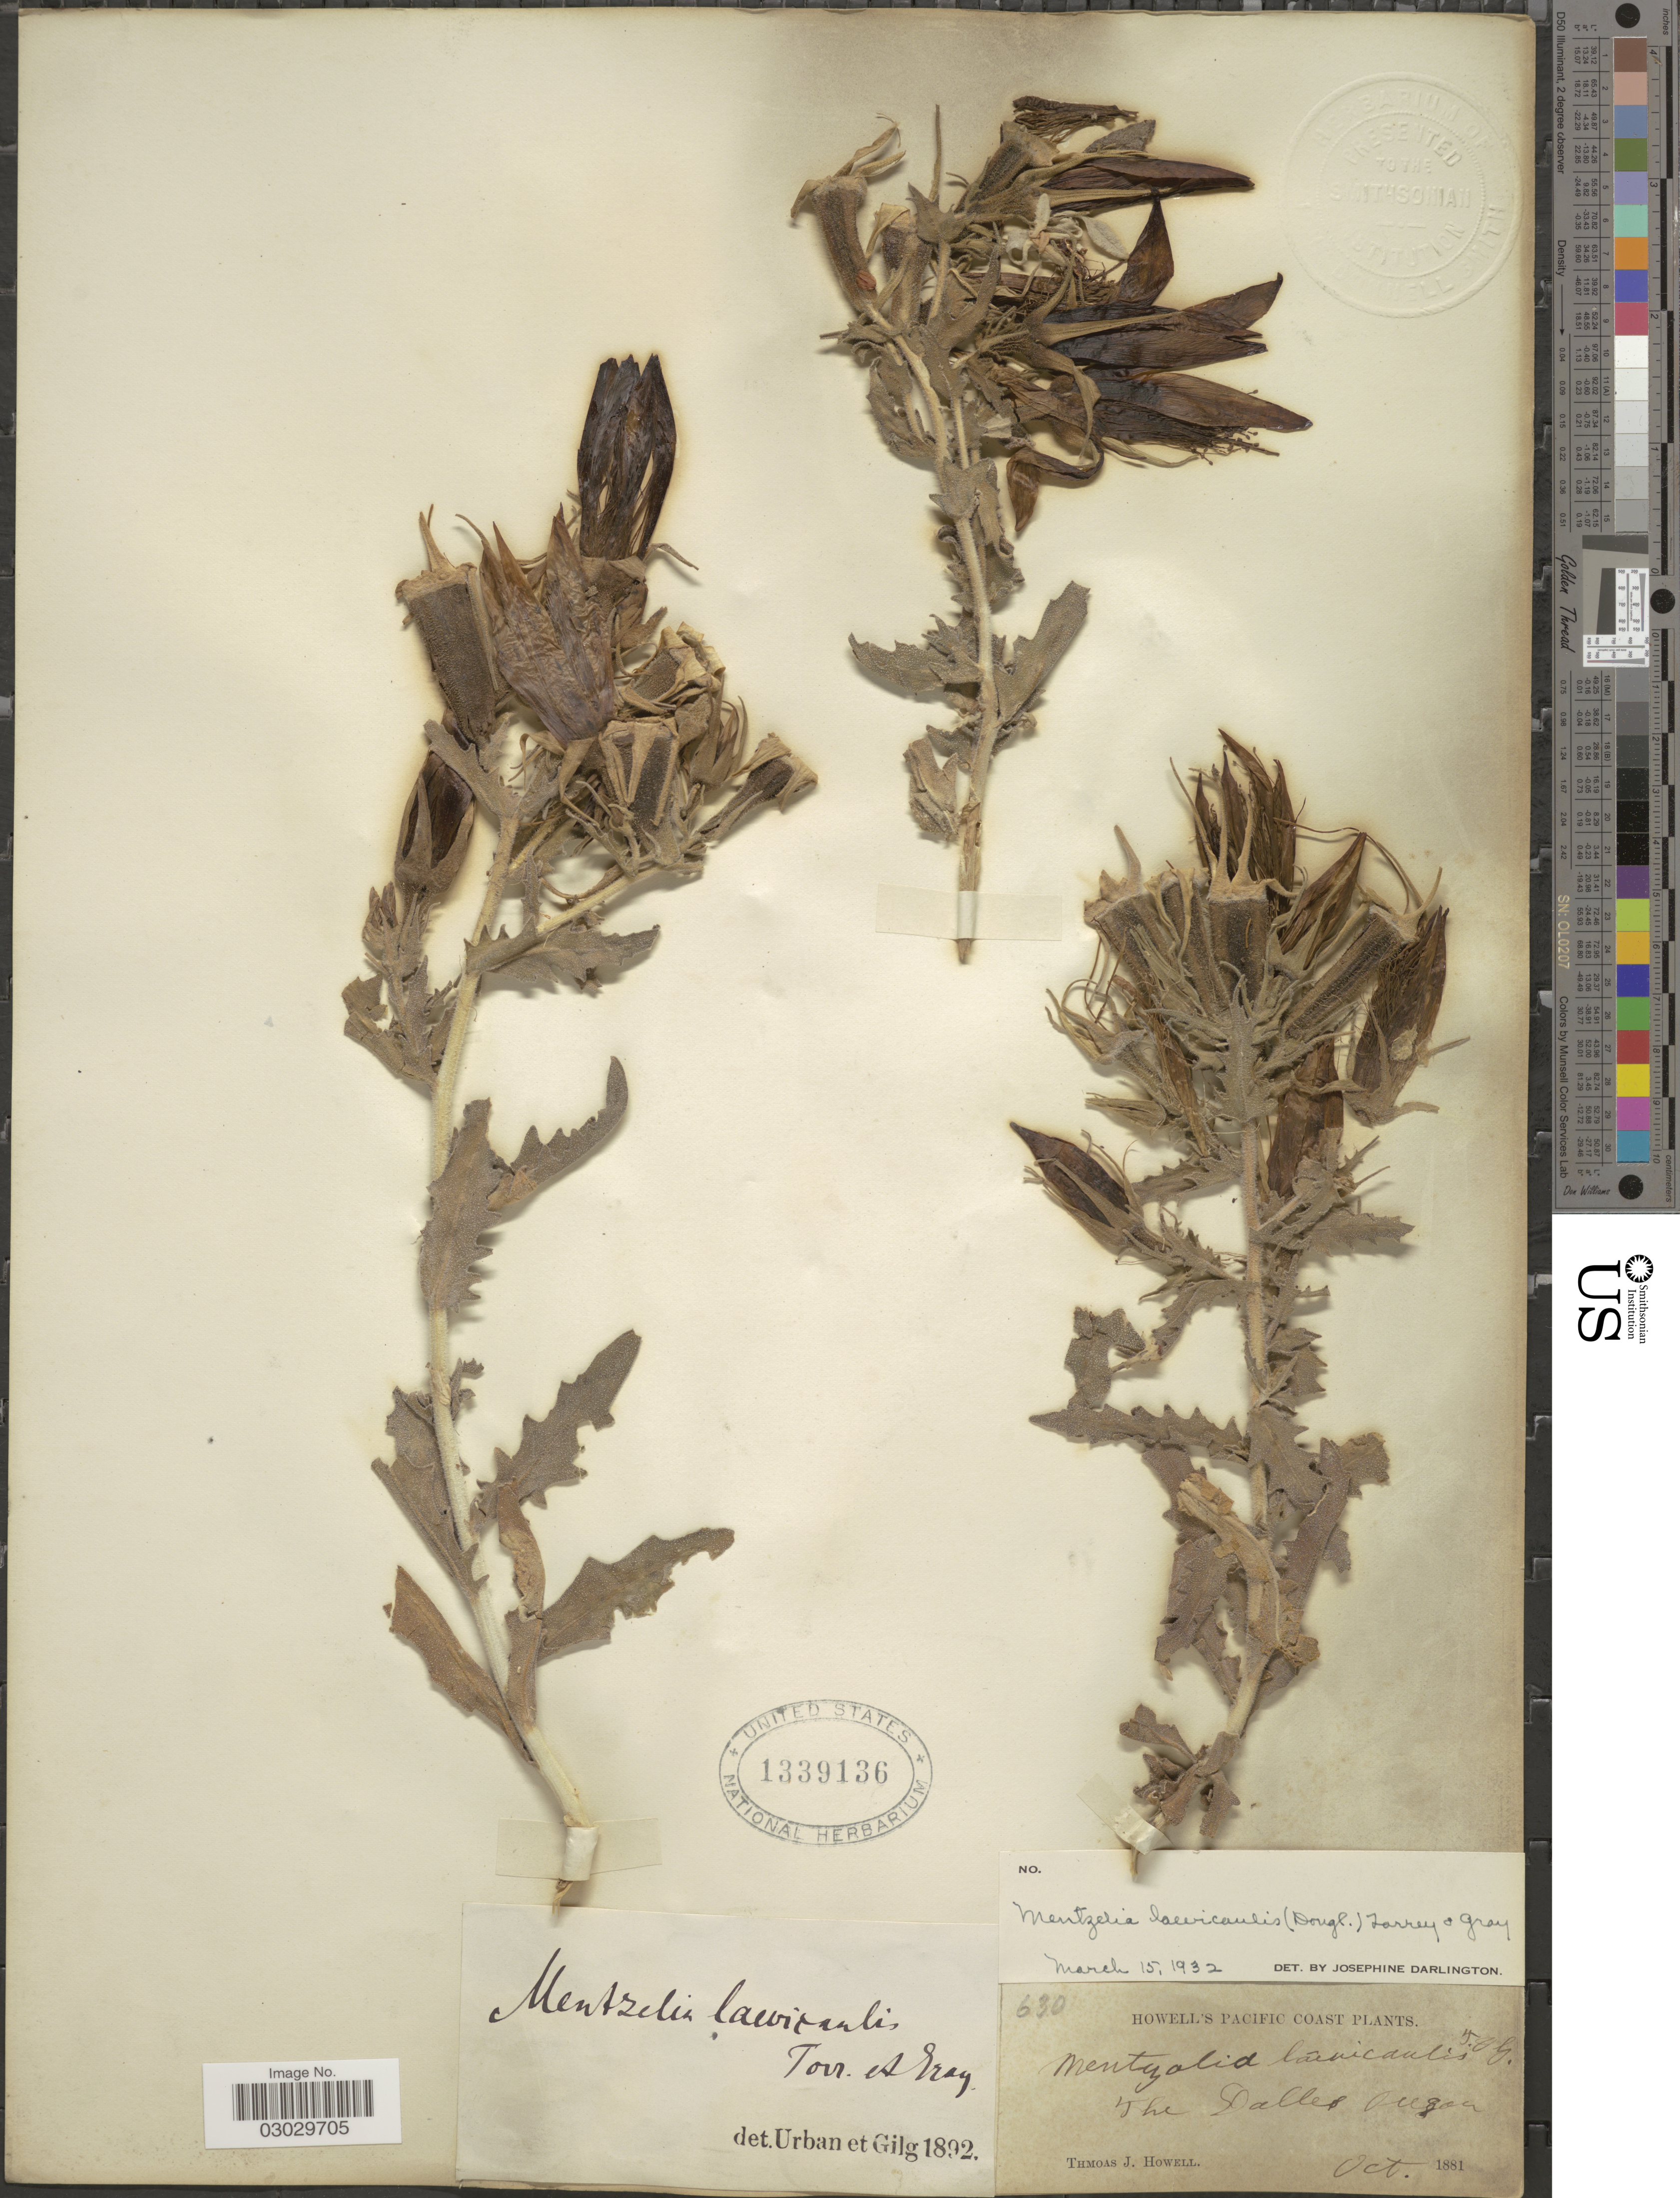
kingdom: Plantae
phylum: Tracheophyta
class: Magnoliopsida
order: Cornales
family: Loasaceae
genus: Mentzelia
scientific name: Mentzelia laevicaulis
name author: (Douglas ex Hook.) Torr. & A. Gray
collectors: T. J. Howell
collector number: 630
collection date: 1881-10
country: United States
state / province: Oregon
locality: The Dalles Oregon.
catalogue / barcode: US 1339136